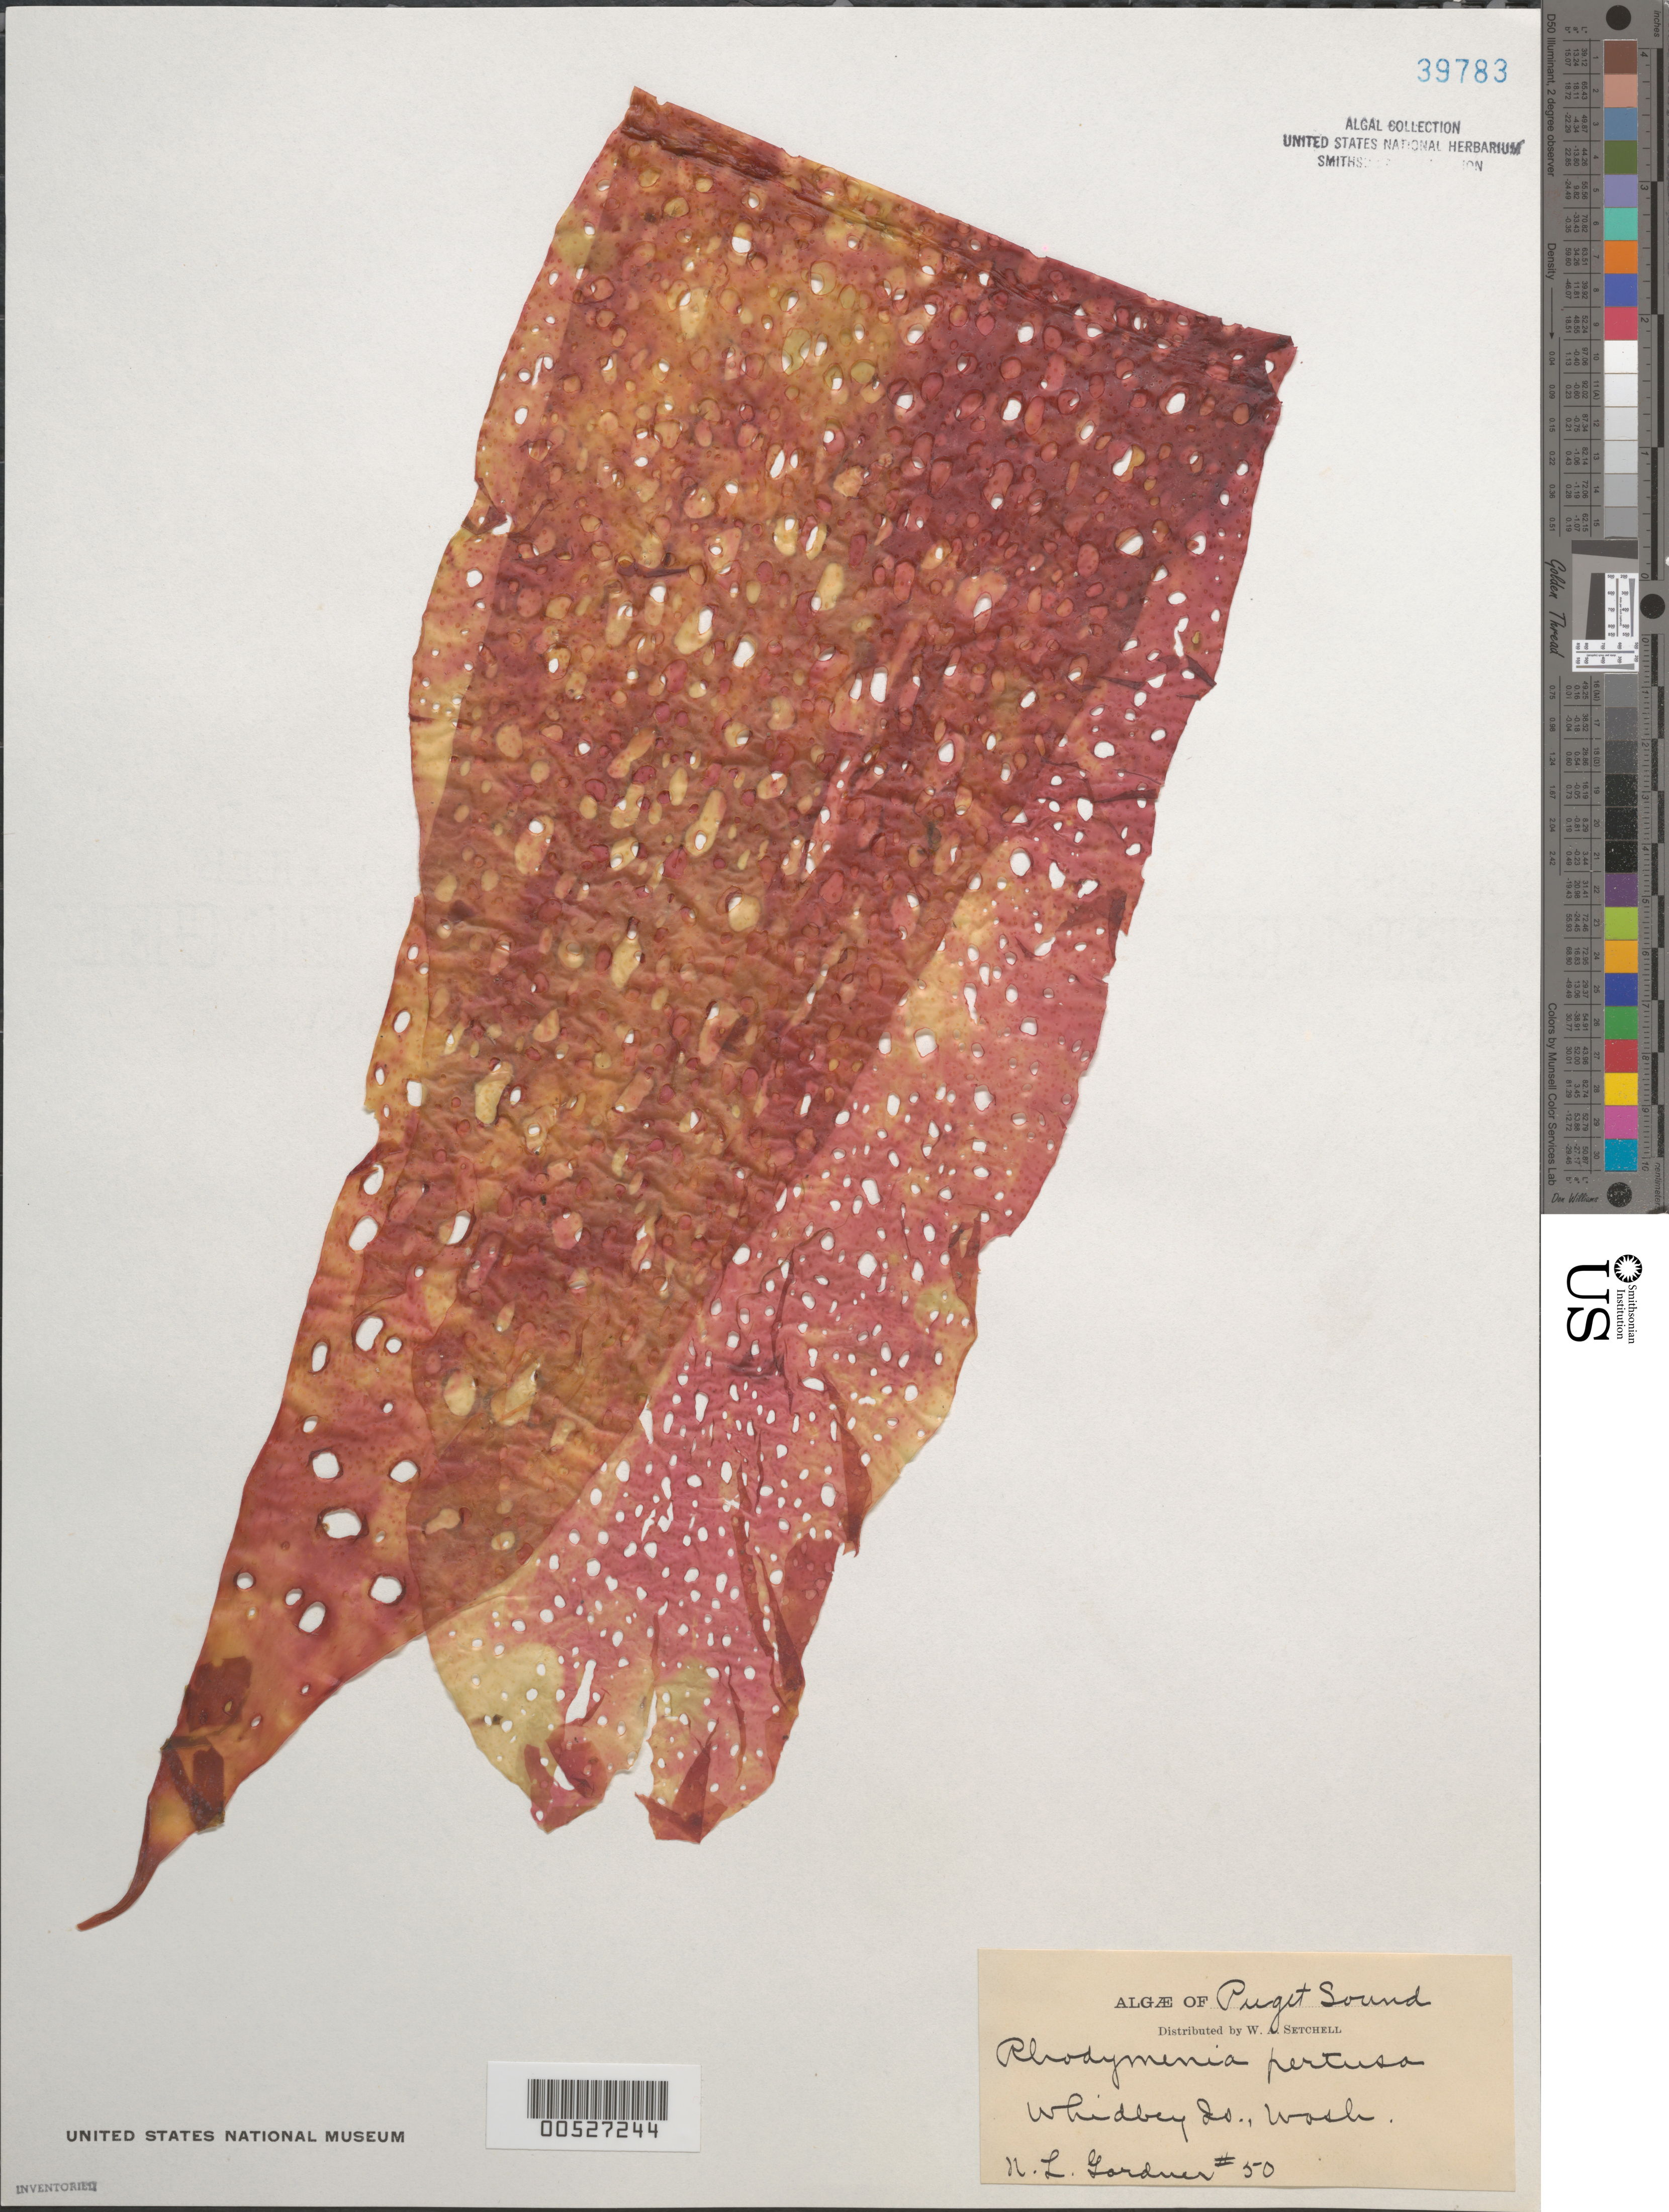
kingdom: Plantae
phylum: Rhodophyta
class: Florideophyceae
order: Rhodymeniales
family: Rhodymeniaceae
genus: Rhodymenia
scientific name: Rhodymenia pertusa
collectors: N. Gardner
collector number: NLG 50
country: United States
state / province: Washington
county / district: Island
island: Whidbey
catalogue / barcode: US 39783